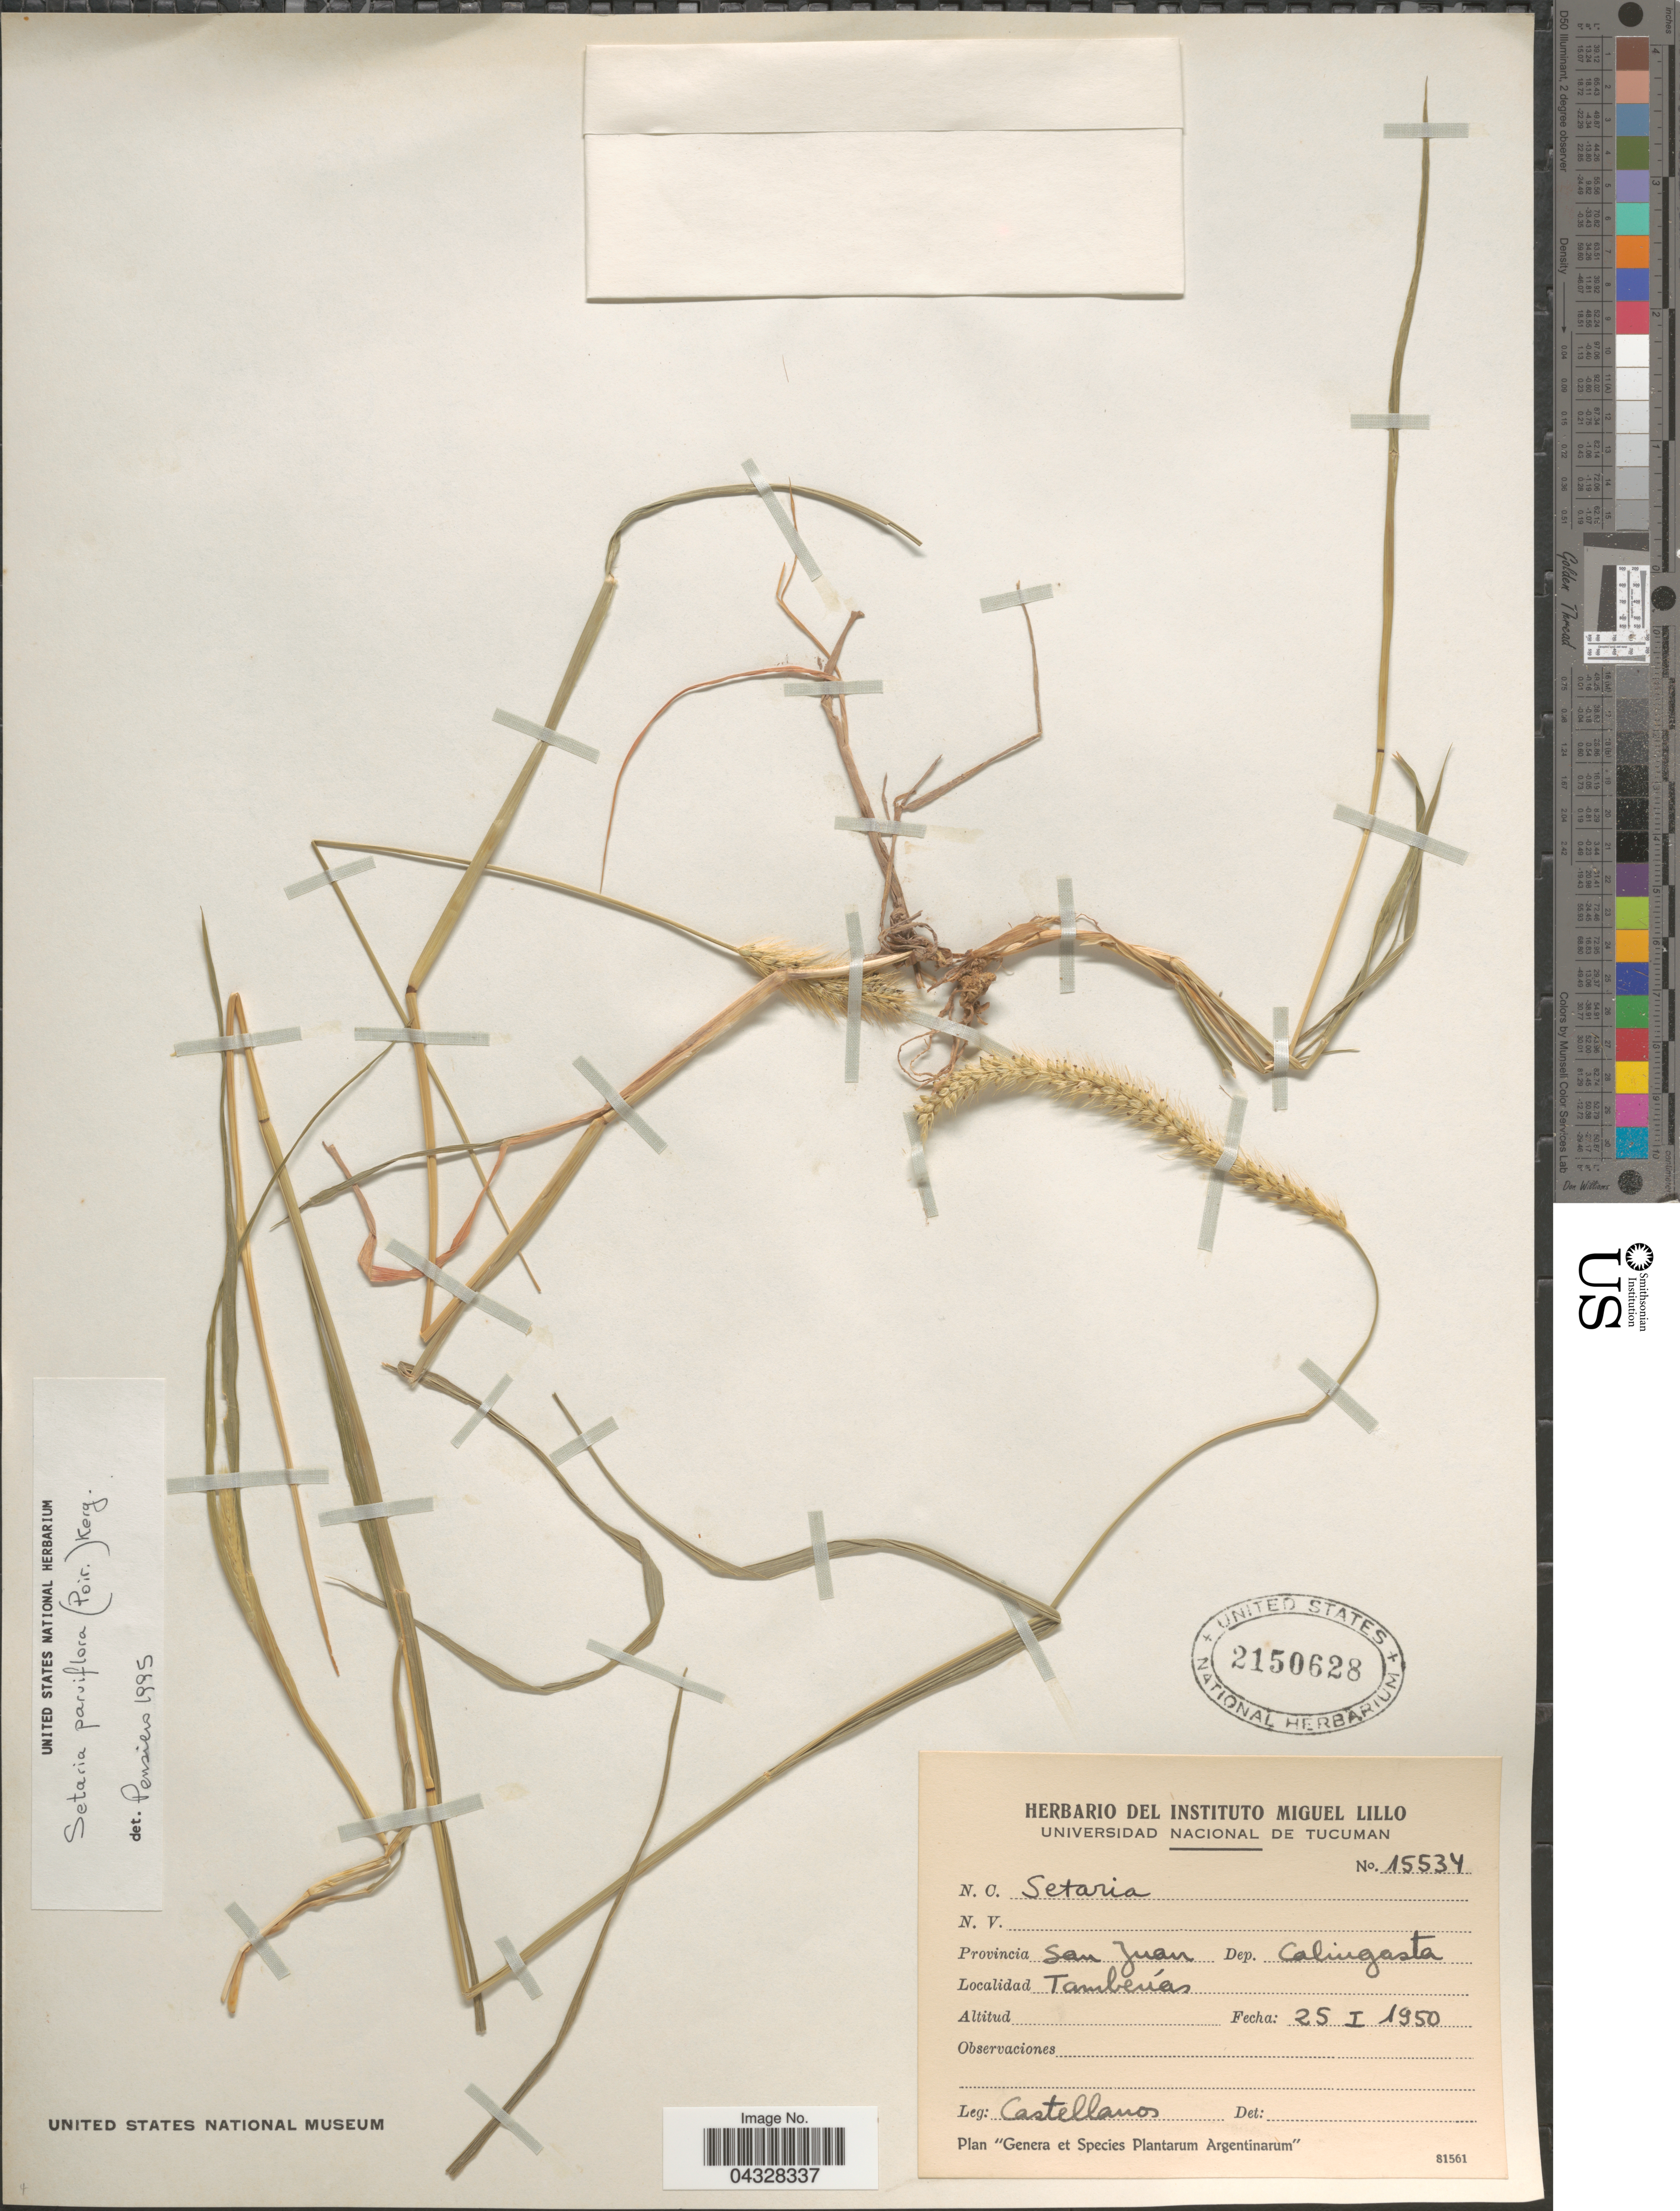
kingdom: Plantae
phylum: Tracheophyta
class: Liliopsida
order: Poales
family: Poaceae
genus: Setaria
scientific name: Setaria parviflora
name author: (Poir.) Kerguélen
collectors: -- Castellanos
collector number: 15534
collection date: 1950-01-25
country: Argentina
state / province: San Juan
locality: Dep. Calingasta. Tamberias.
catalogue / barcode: US 2150628